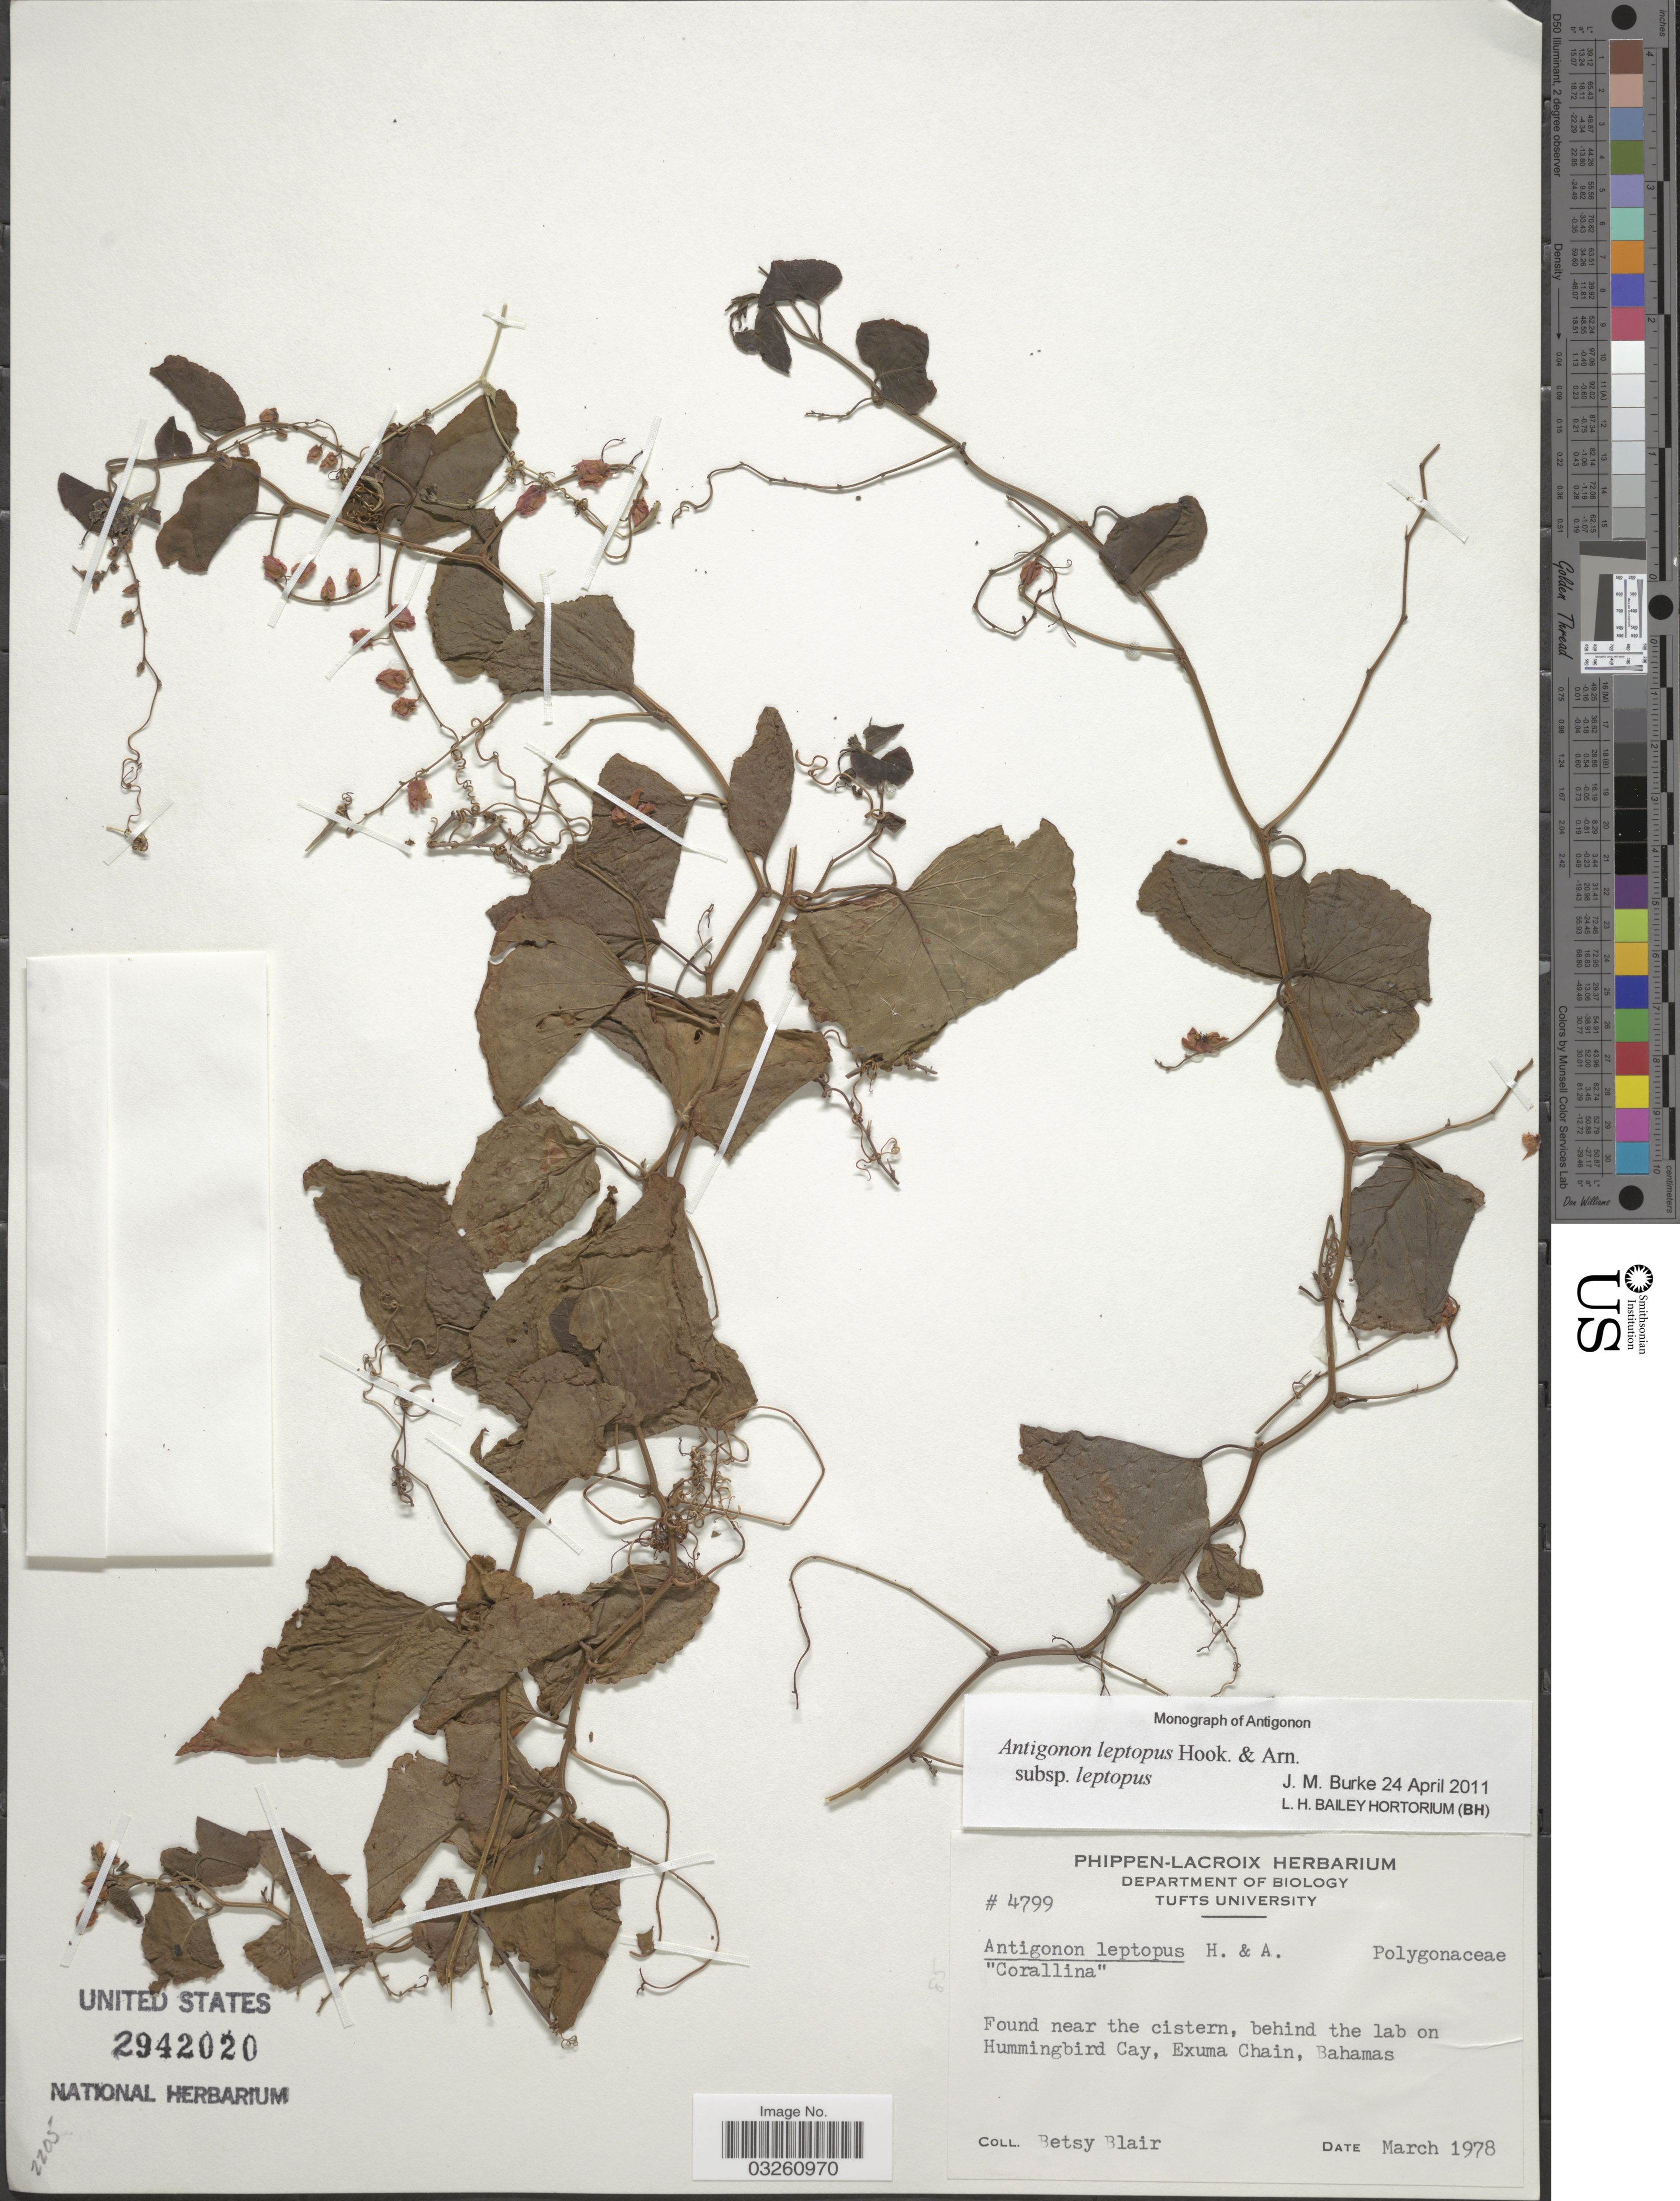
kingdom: Plantae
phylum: Tracheophyta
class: Magnoliopsida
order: Caryophyllales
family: Polygonaceae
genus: Antigonon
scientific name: Antigonon leptopus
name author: Hook. & Arn.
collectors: B. Blair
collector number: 4799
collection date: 1978-03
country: Bahamas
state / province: Exuma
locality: Behind the lab on Hummingbird Cay, Exuma Chain.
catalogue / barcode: US 2942020